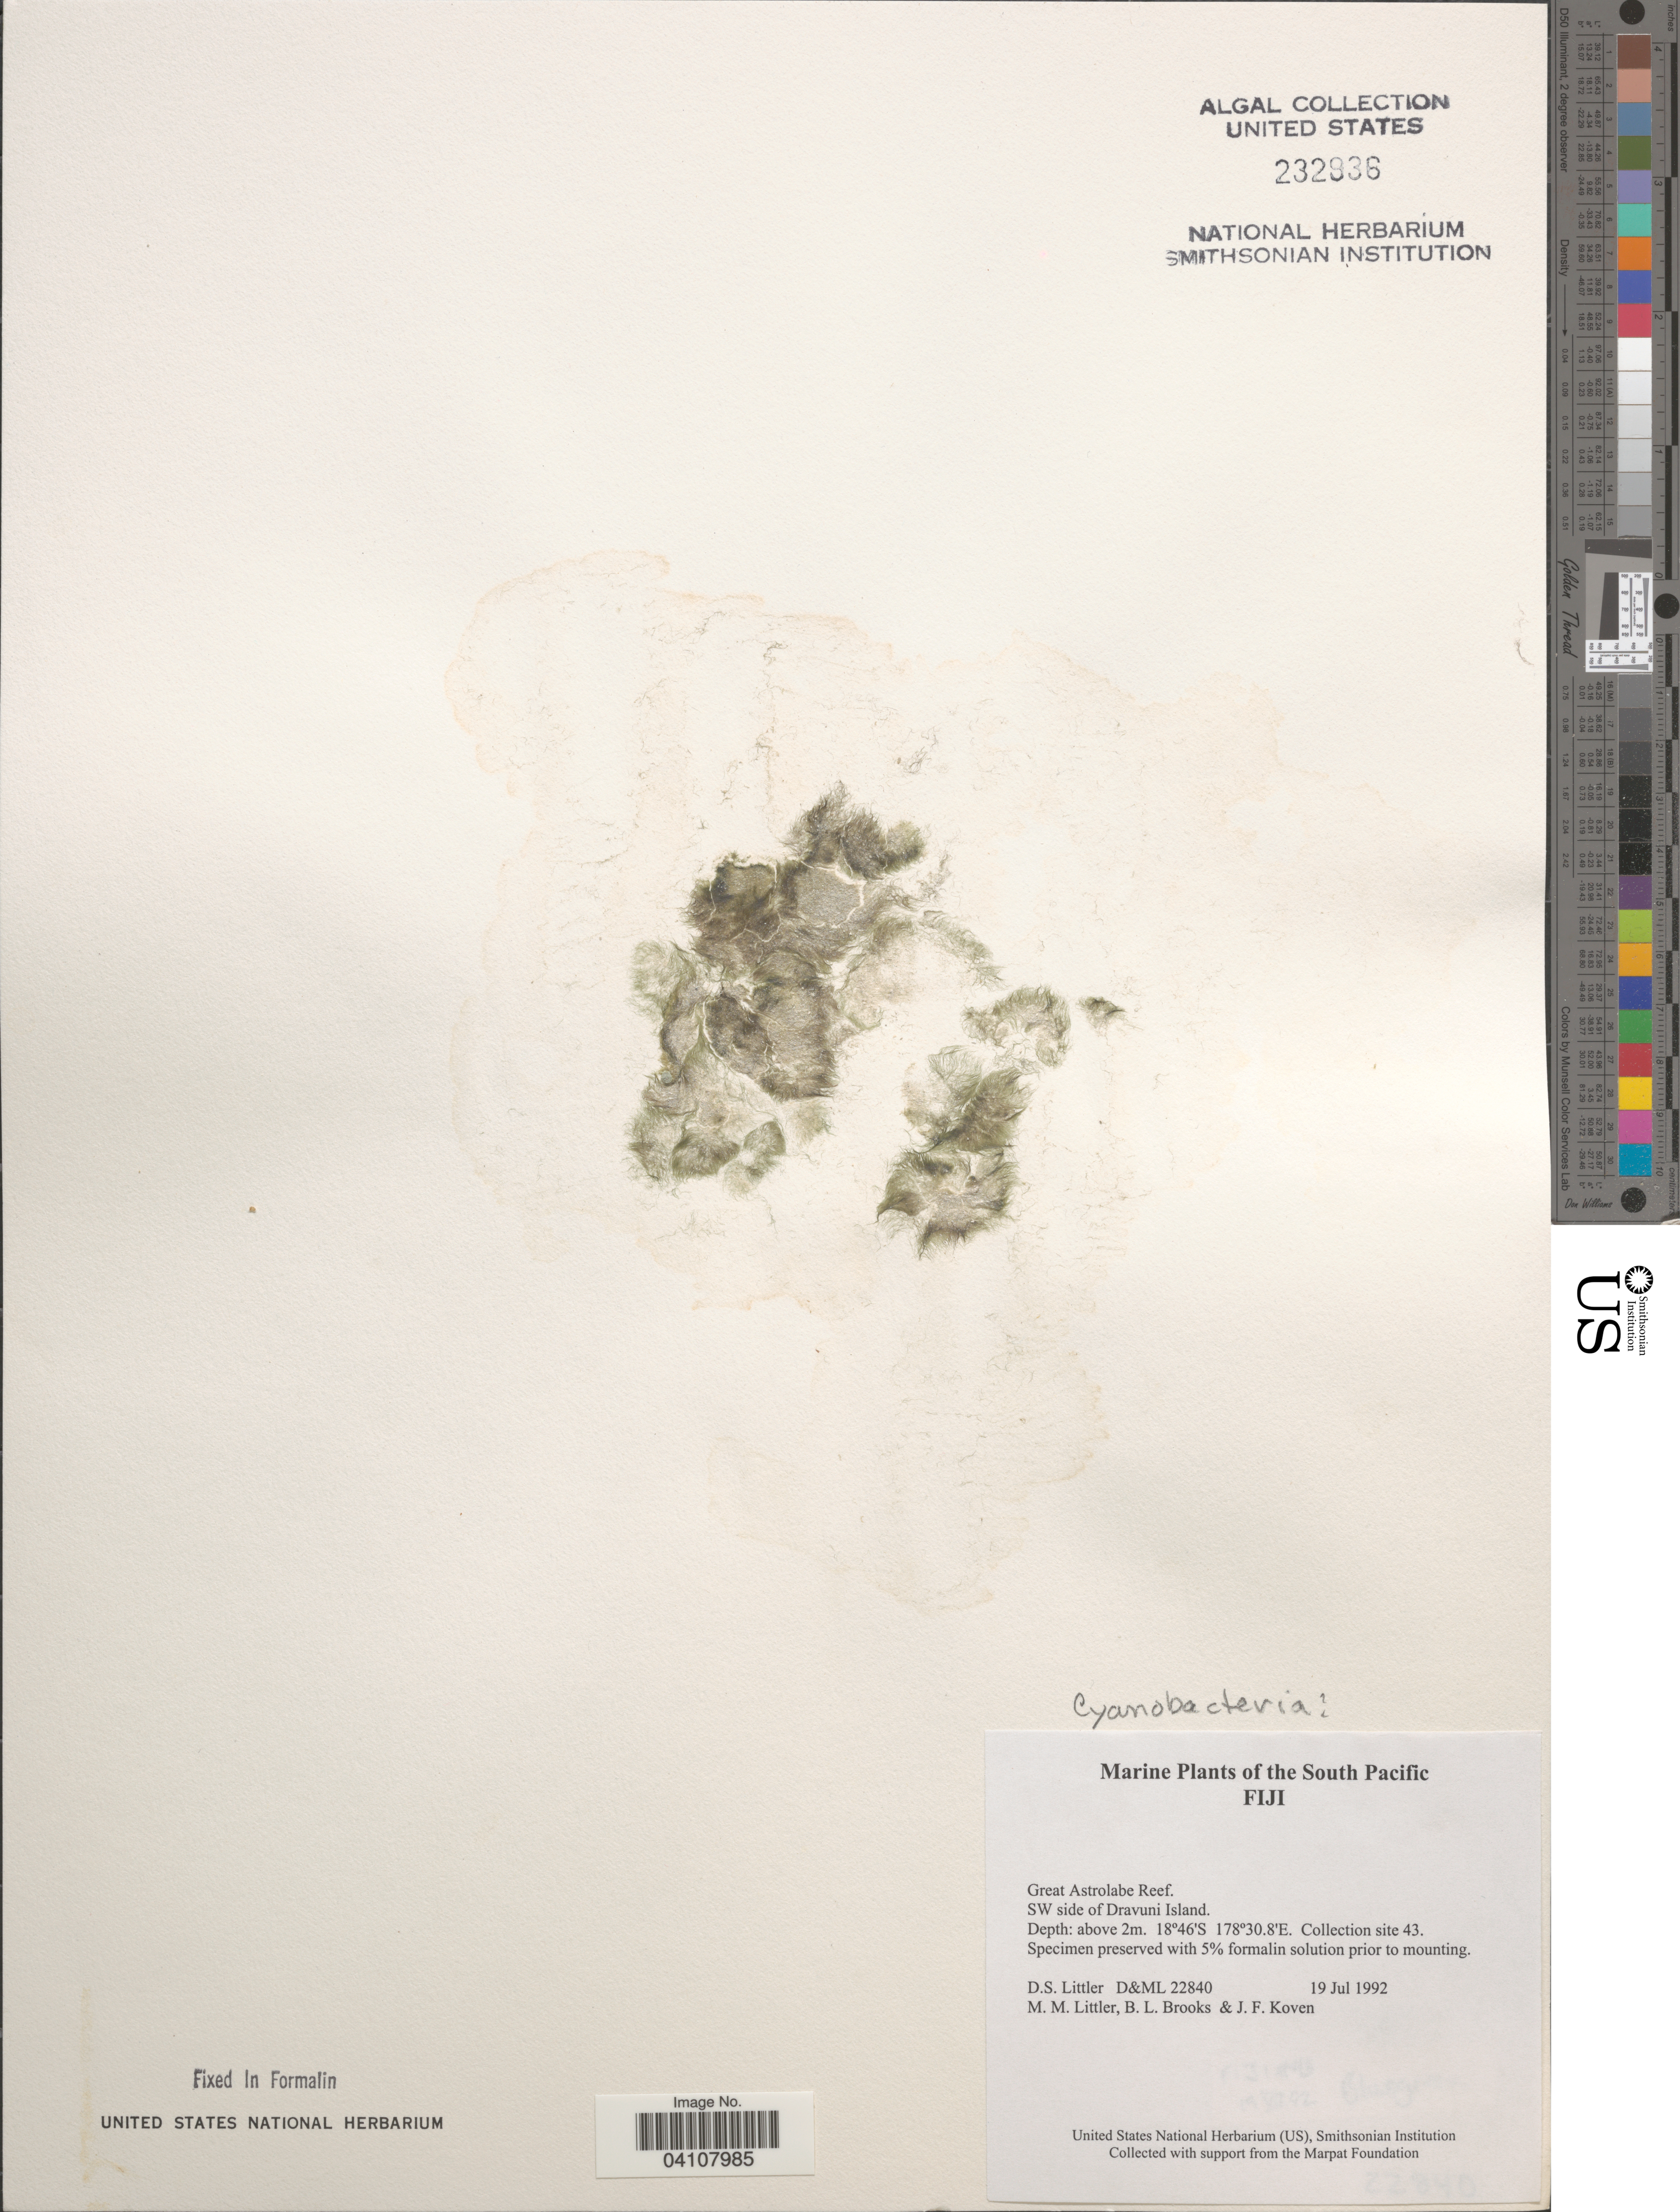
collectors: D. S. Littler, B. Brooks & J. Koven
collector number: D&ML22840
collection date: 1992-07-19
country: Fiji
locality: The South Pacific. Great Astrolabe Reef. SW side of Dravuni Island. Collection site 43.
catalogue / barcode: US 232936